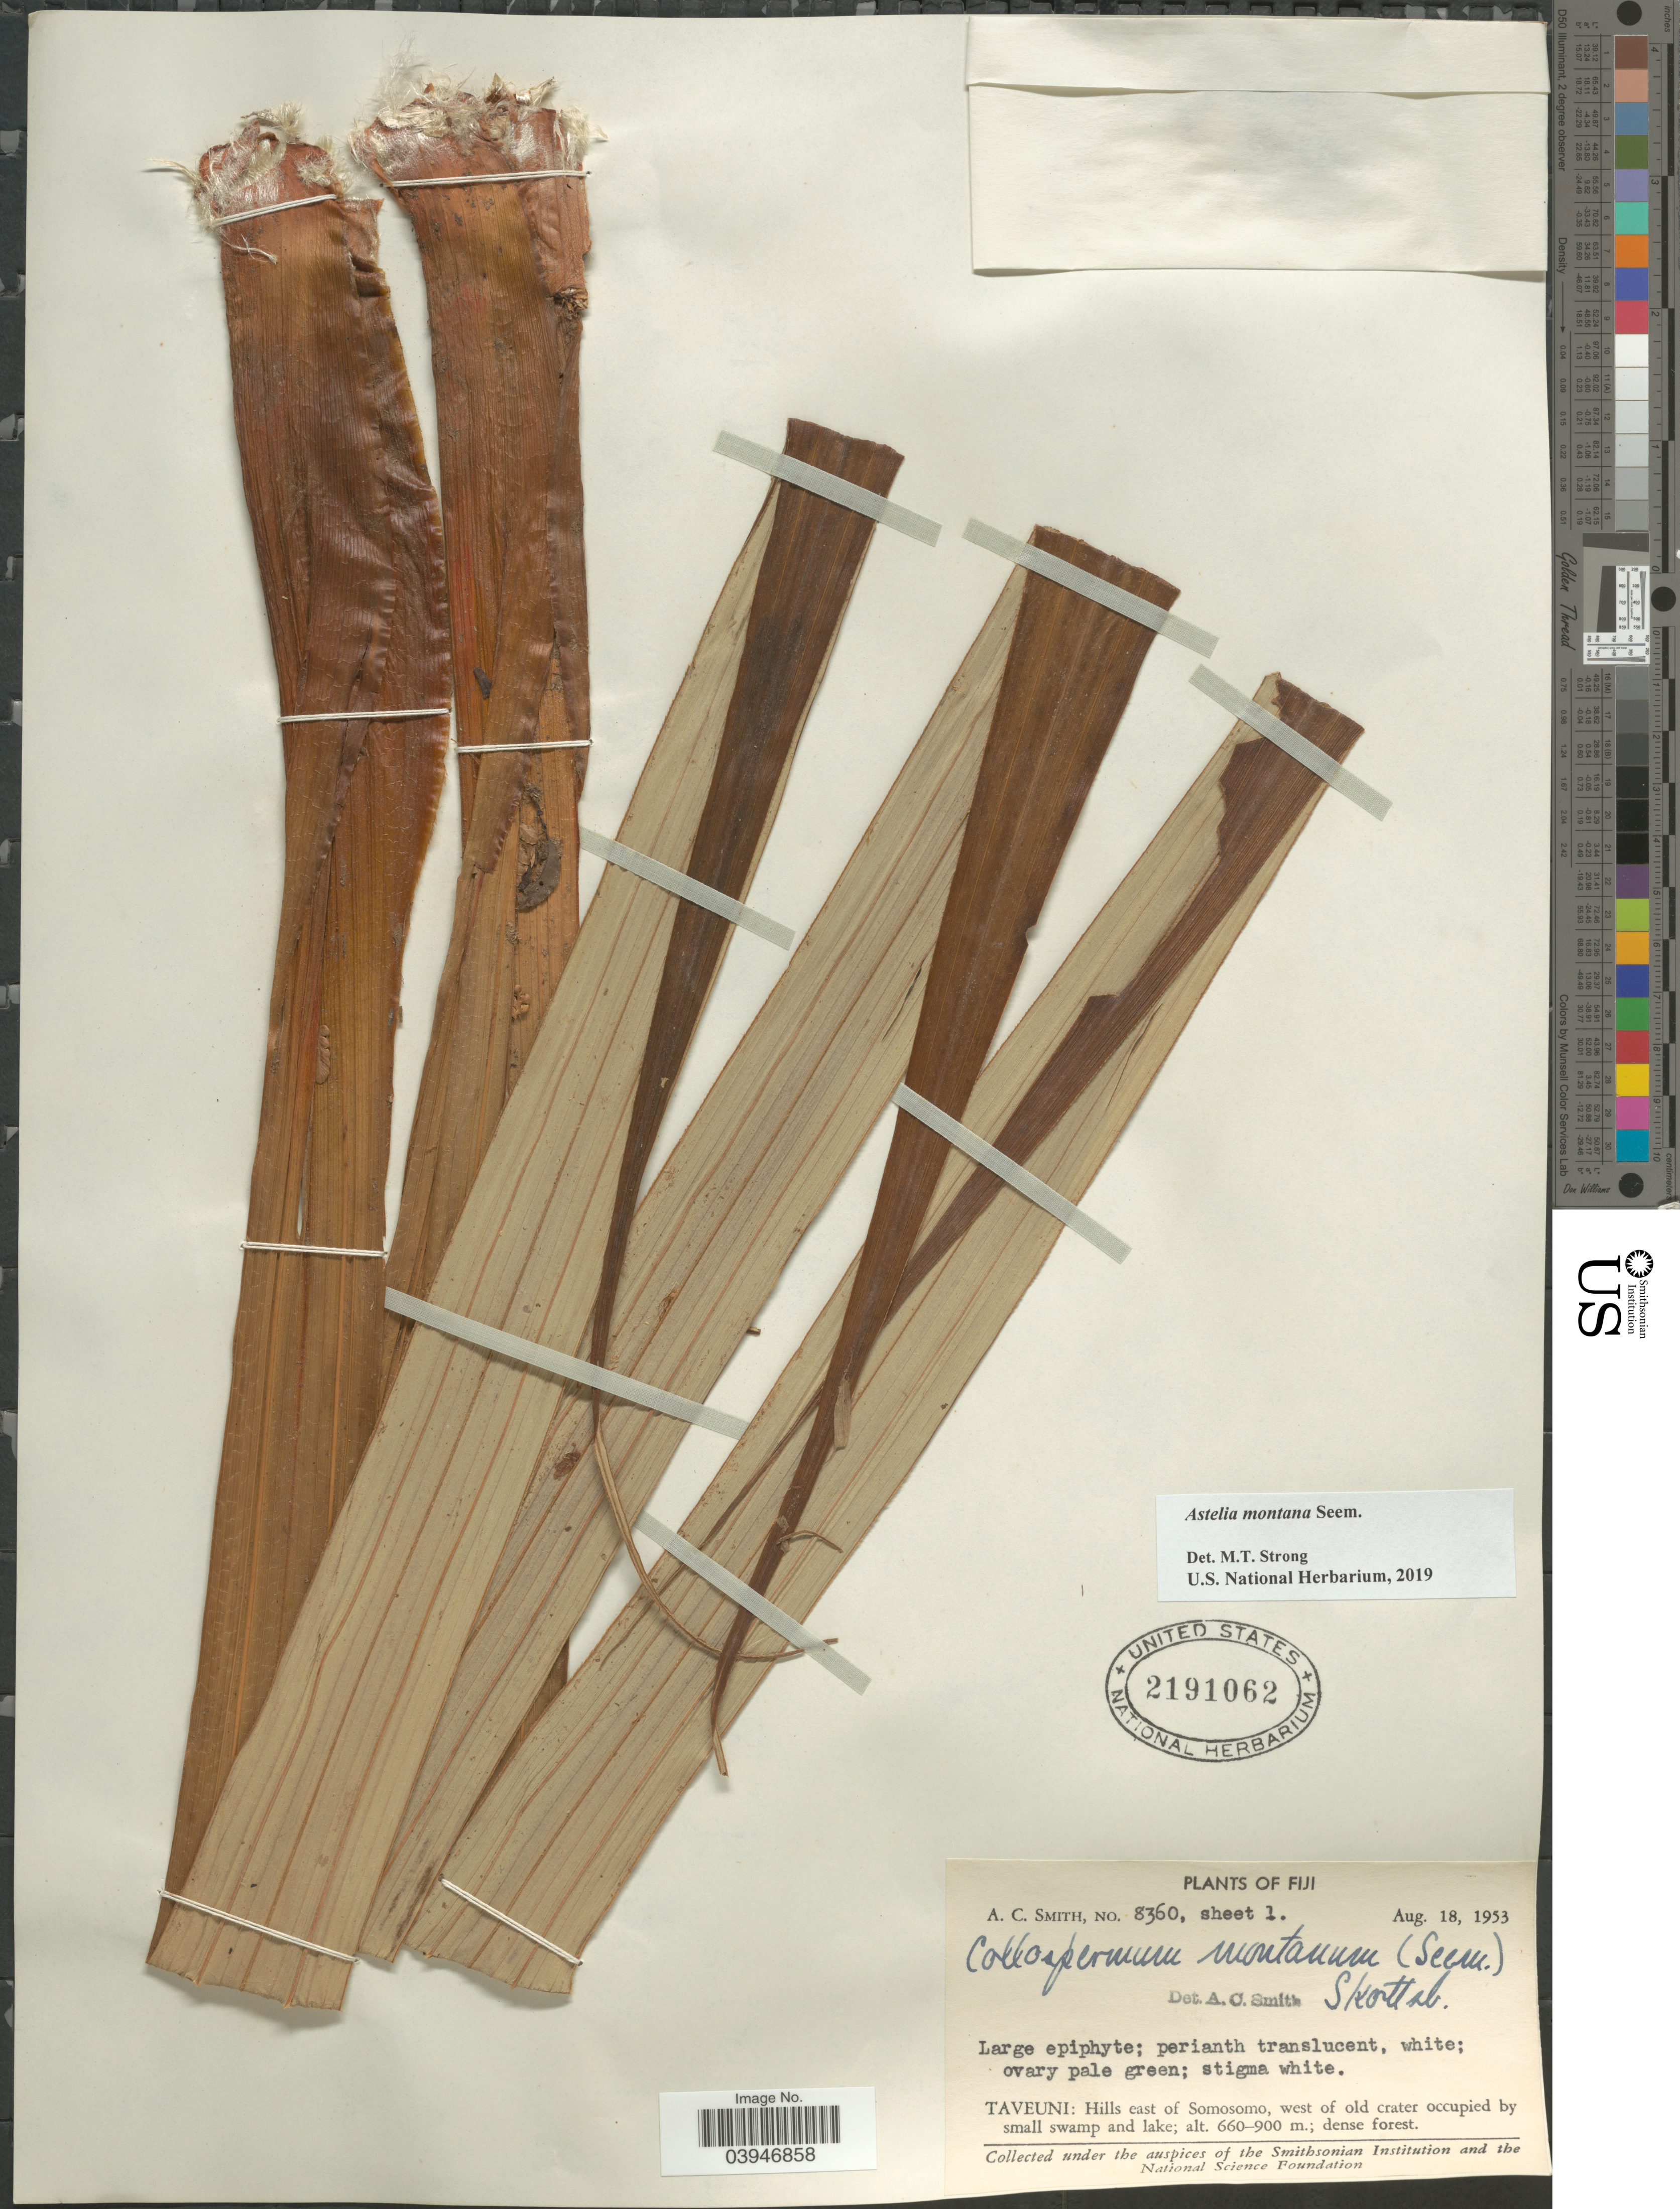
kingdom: Plantae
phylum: Tracheophyta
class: Liliopsida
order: Asparagales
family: Asteliaceae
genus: Astelia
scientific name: Astelia montana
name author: Seem.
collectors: A. C. Smith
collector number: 8360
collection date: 1953-08-18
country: Fiji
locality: Taveuni: Hills east of Somosomo, west of old crater.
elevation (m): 660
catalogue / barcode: US 2191062